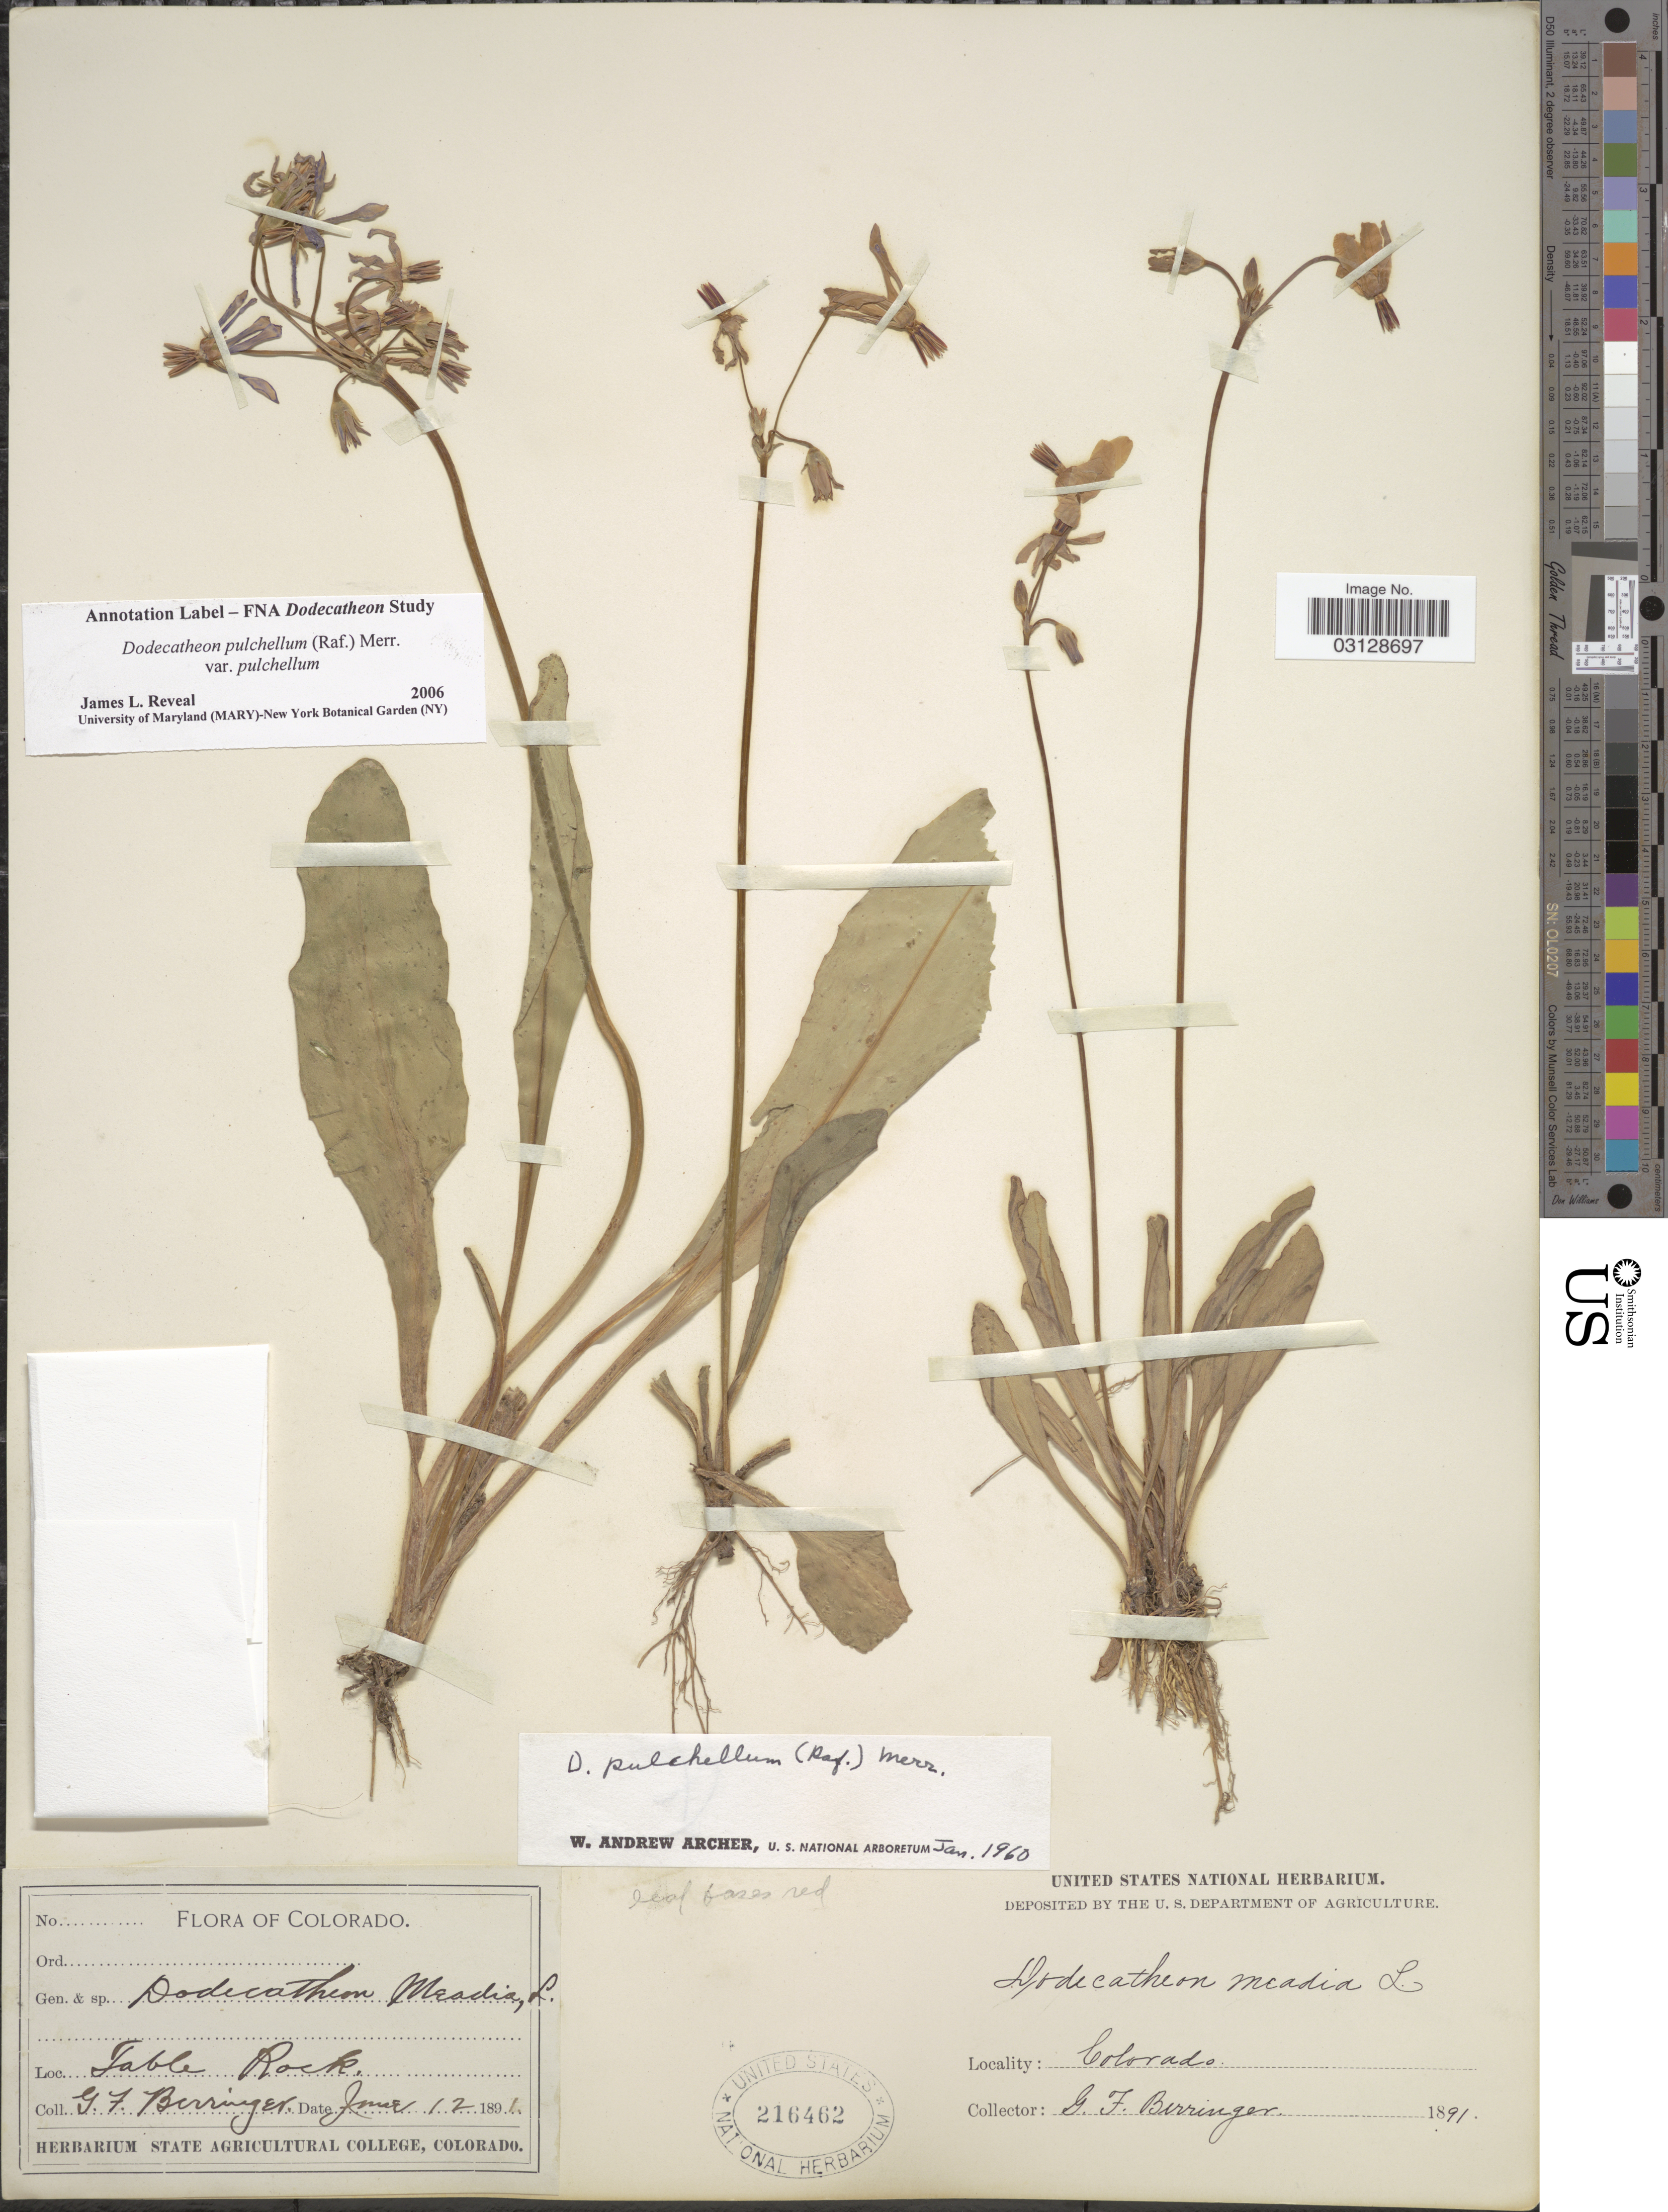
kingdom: Plantae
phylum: Tracheophyta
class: Magnoliopsida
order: Ericales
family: Primulaceae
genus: Dodecatheon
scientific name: Dodecatheon pulchellum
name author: (Raf.) Merr.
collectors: G. Berringer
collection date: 1891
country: United States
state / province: Colorado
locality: Table Rock.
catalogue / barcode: US 216462